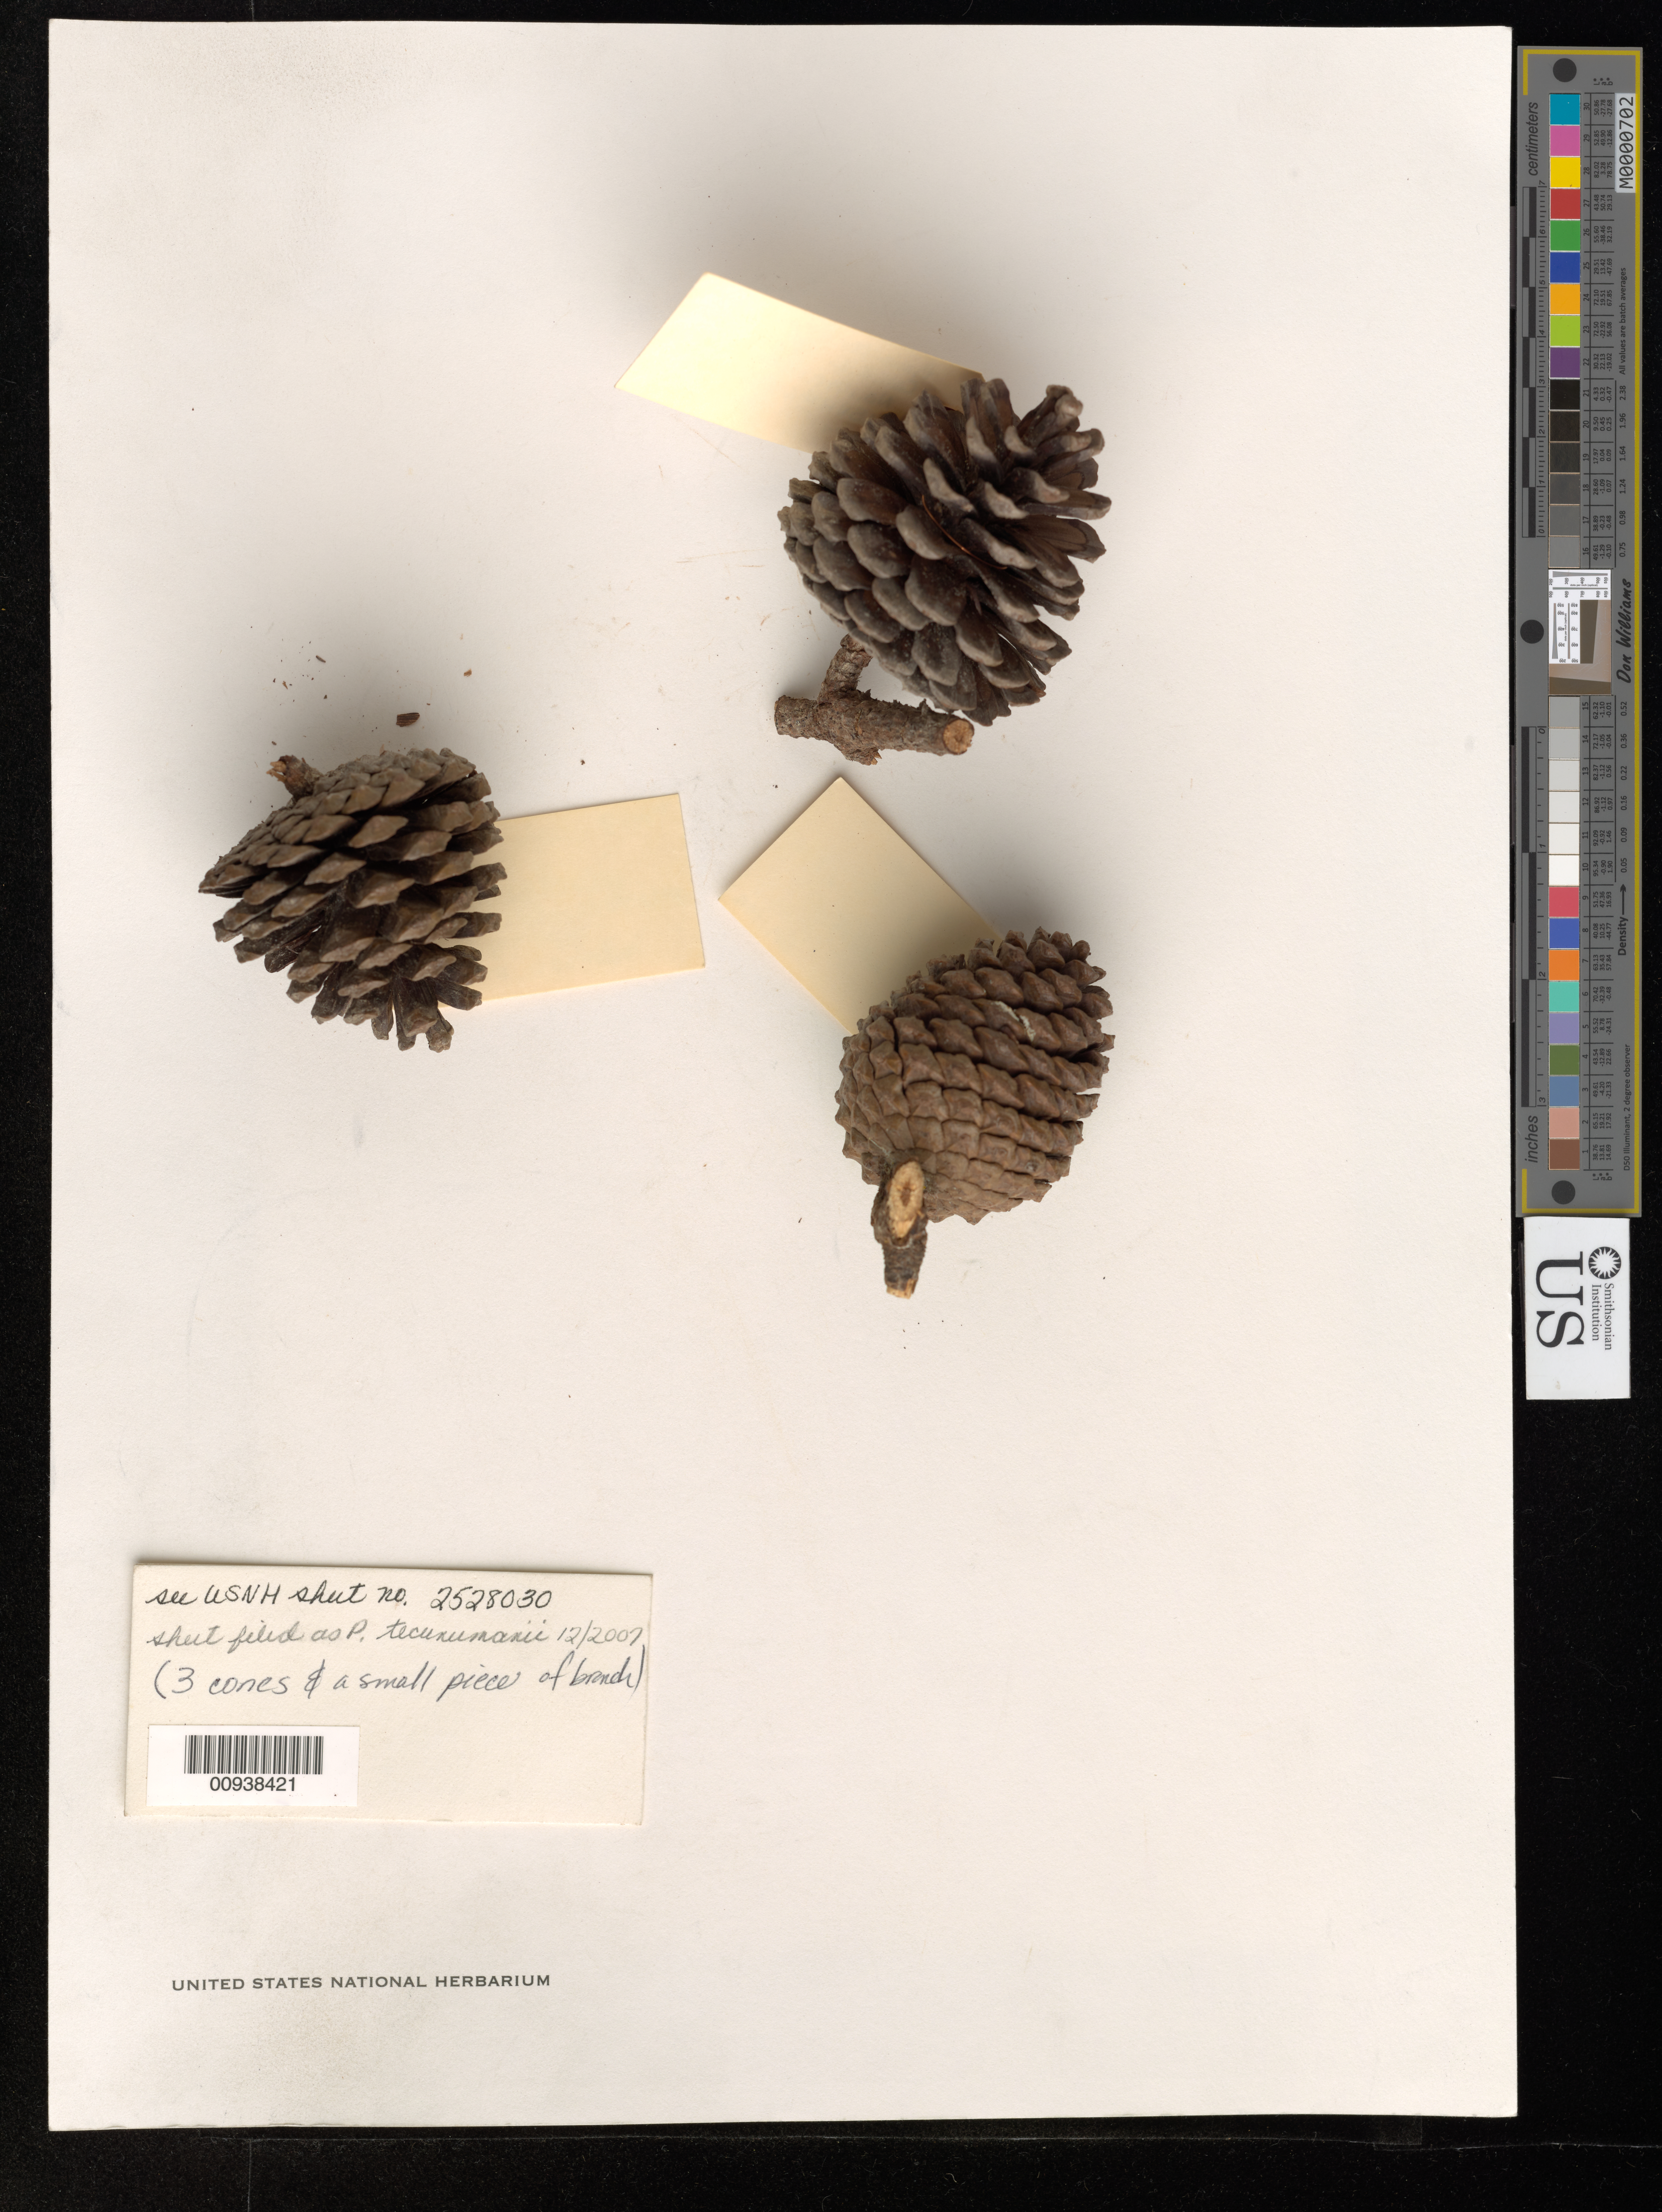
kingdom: Plantae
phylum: Tracheophyta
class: Pinopsida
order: Pinales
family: Pinaceae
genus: Pinus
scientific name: Pinus tecunumanii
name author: F. Schwerdtf. ex Eguiluz & J.P. Perry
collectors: E. L. Little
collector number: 17983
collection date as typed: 03 Nov 1960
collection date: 1960-11-03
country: Belize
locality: Little Granite Basin, Mountain Pine Ridge Forest Reserve, Bristish Honduras.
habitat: Pine forest.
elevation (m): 610